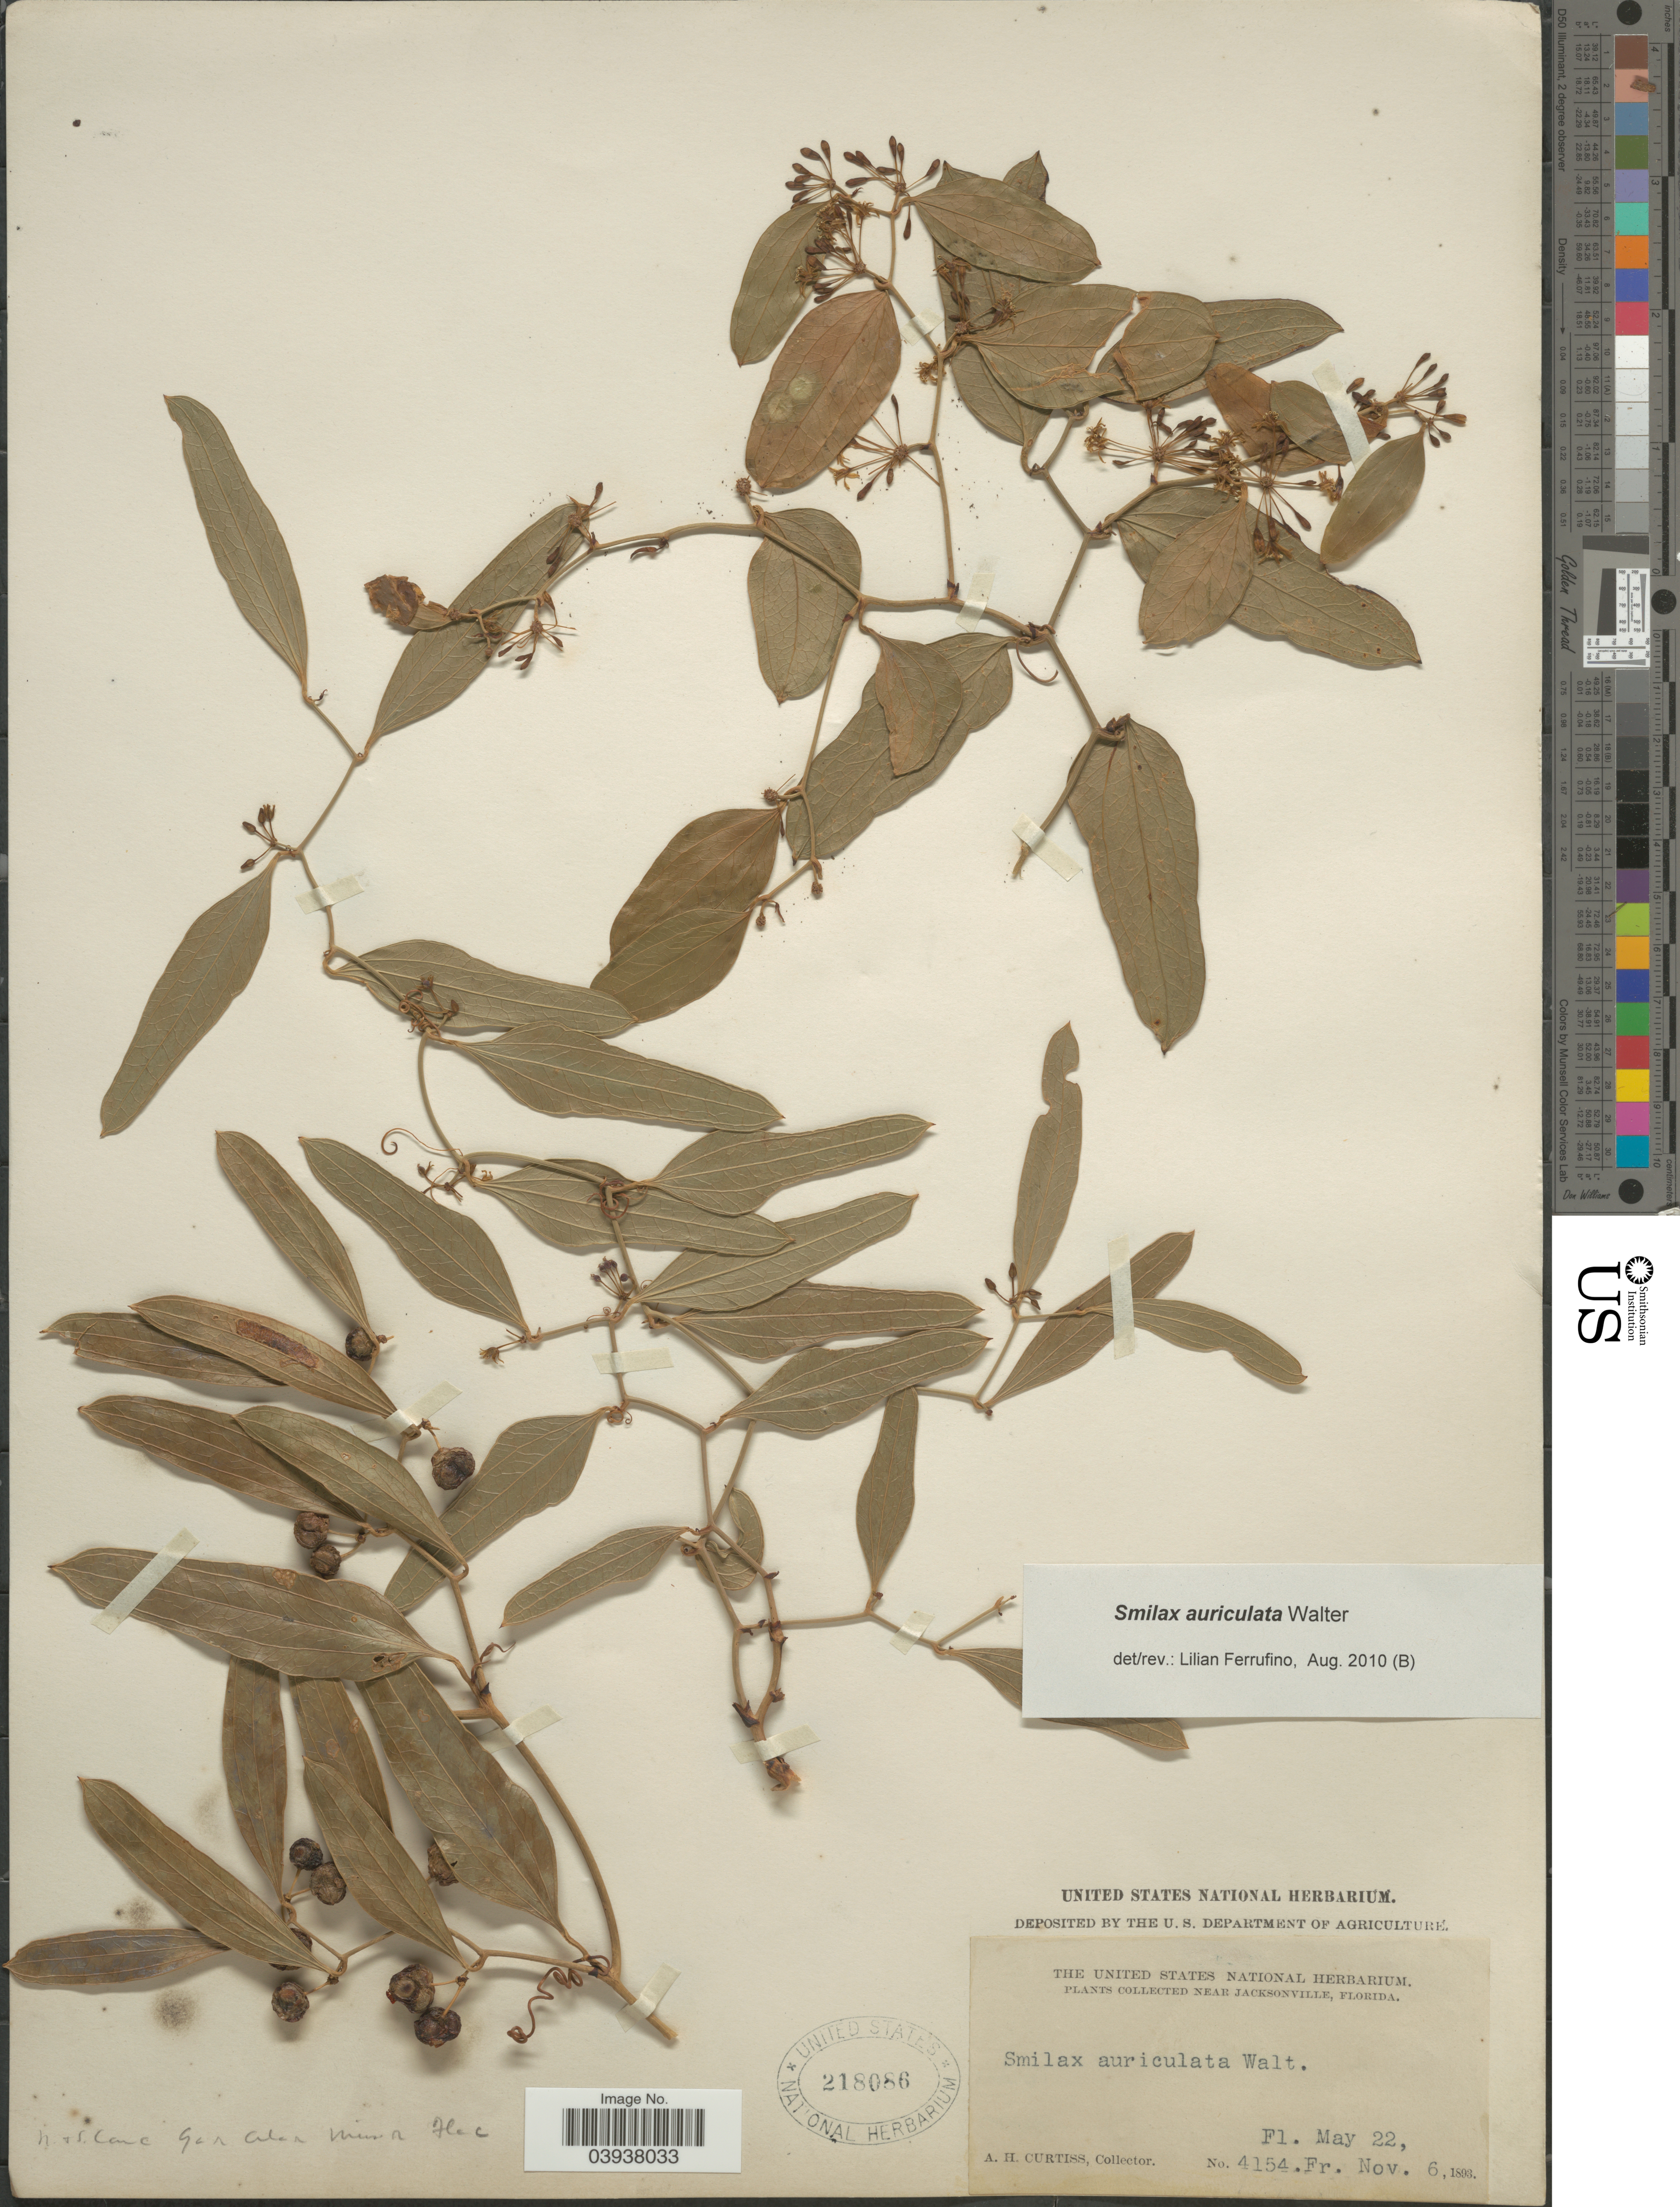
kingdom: Plantae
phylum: Tracheophyta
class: Liliopsida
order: Liliales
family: Smilacaceae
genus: Smilax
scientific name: Smilax auriculata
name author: Walter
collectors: A. H. Curtiss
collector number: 4154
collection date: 1893-05-22/1893-11-06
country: United States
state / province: Florida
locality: Near Jacksonville.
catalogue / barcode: US 218086